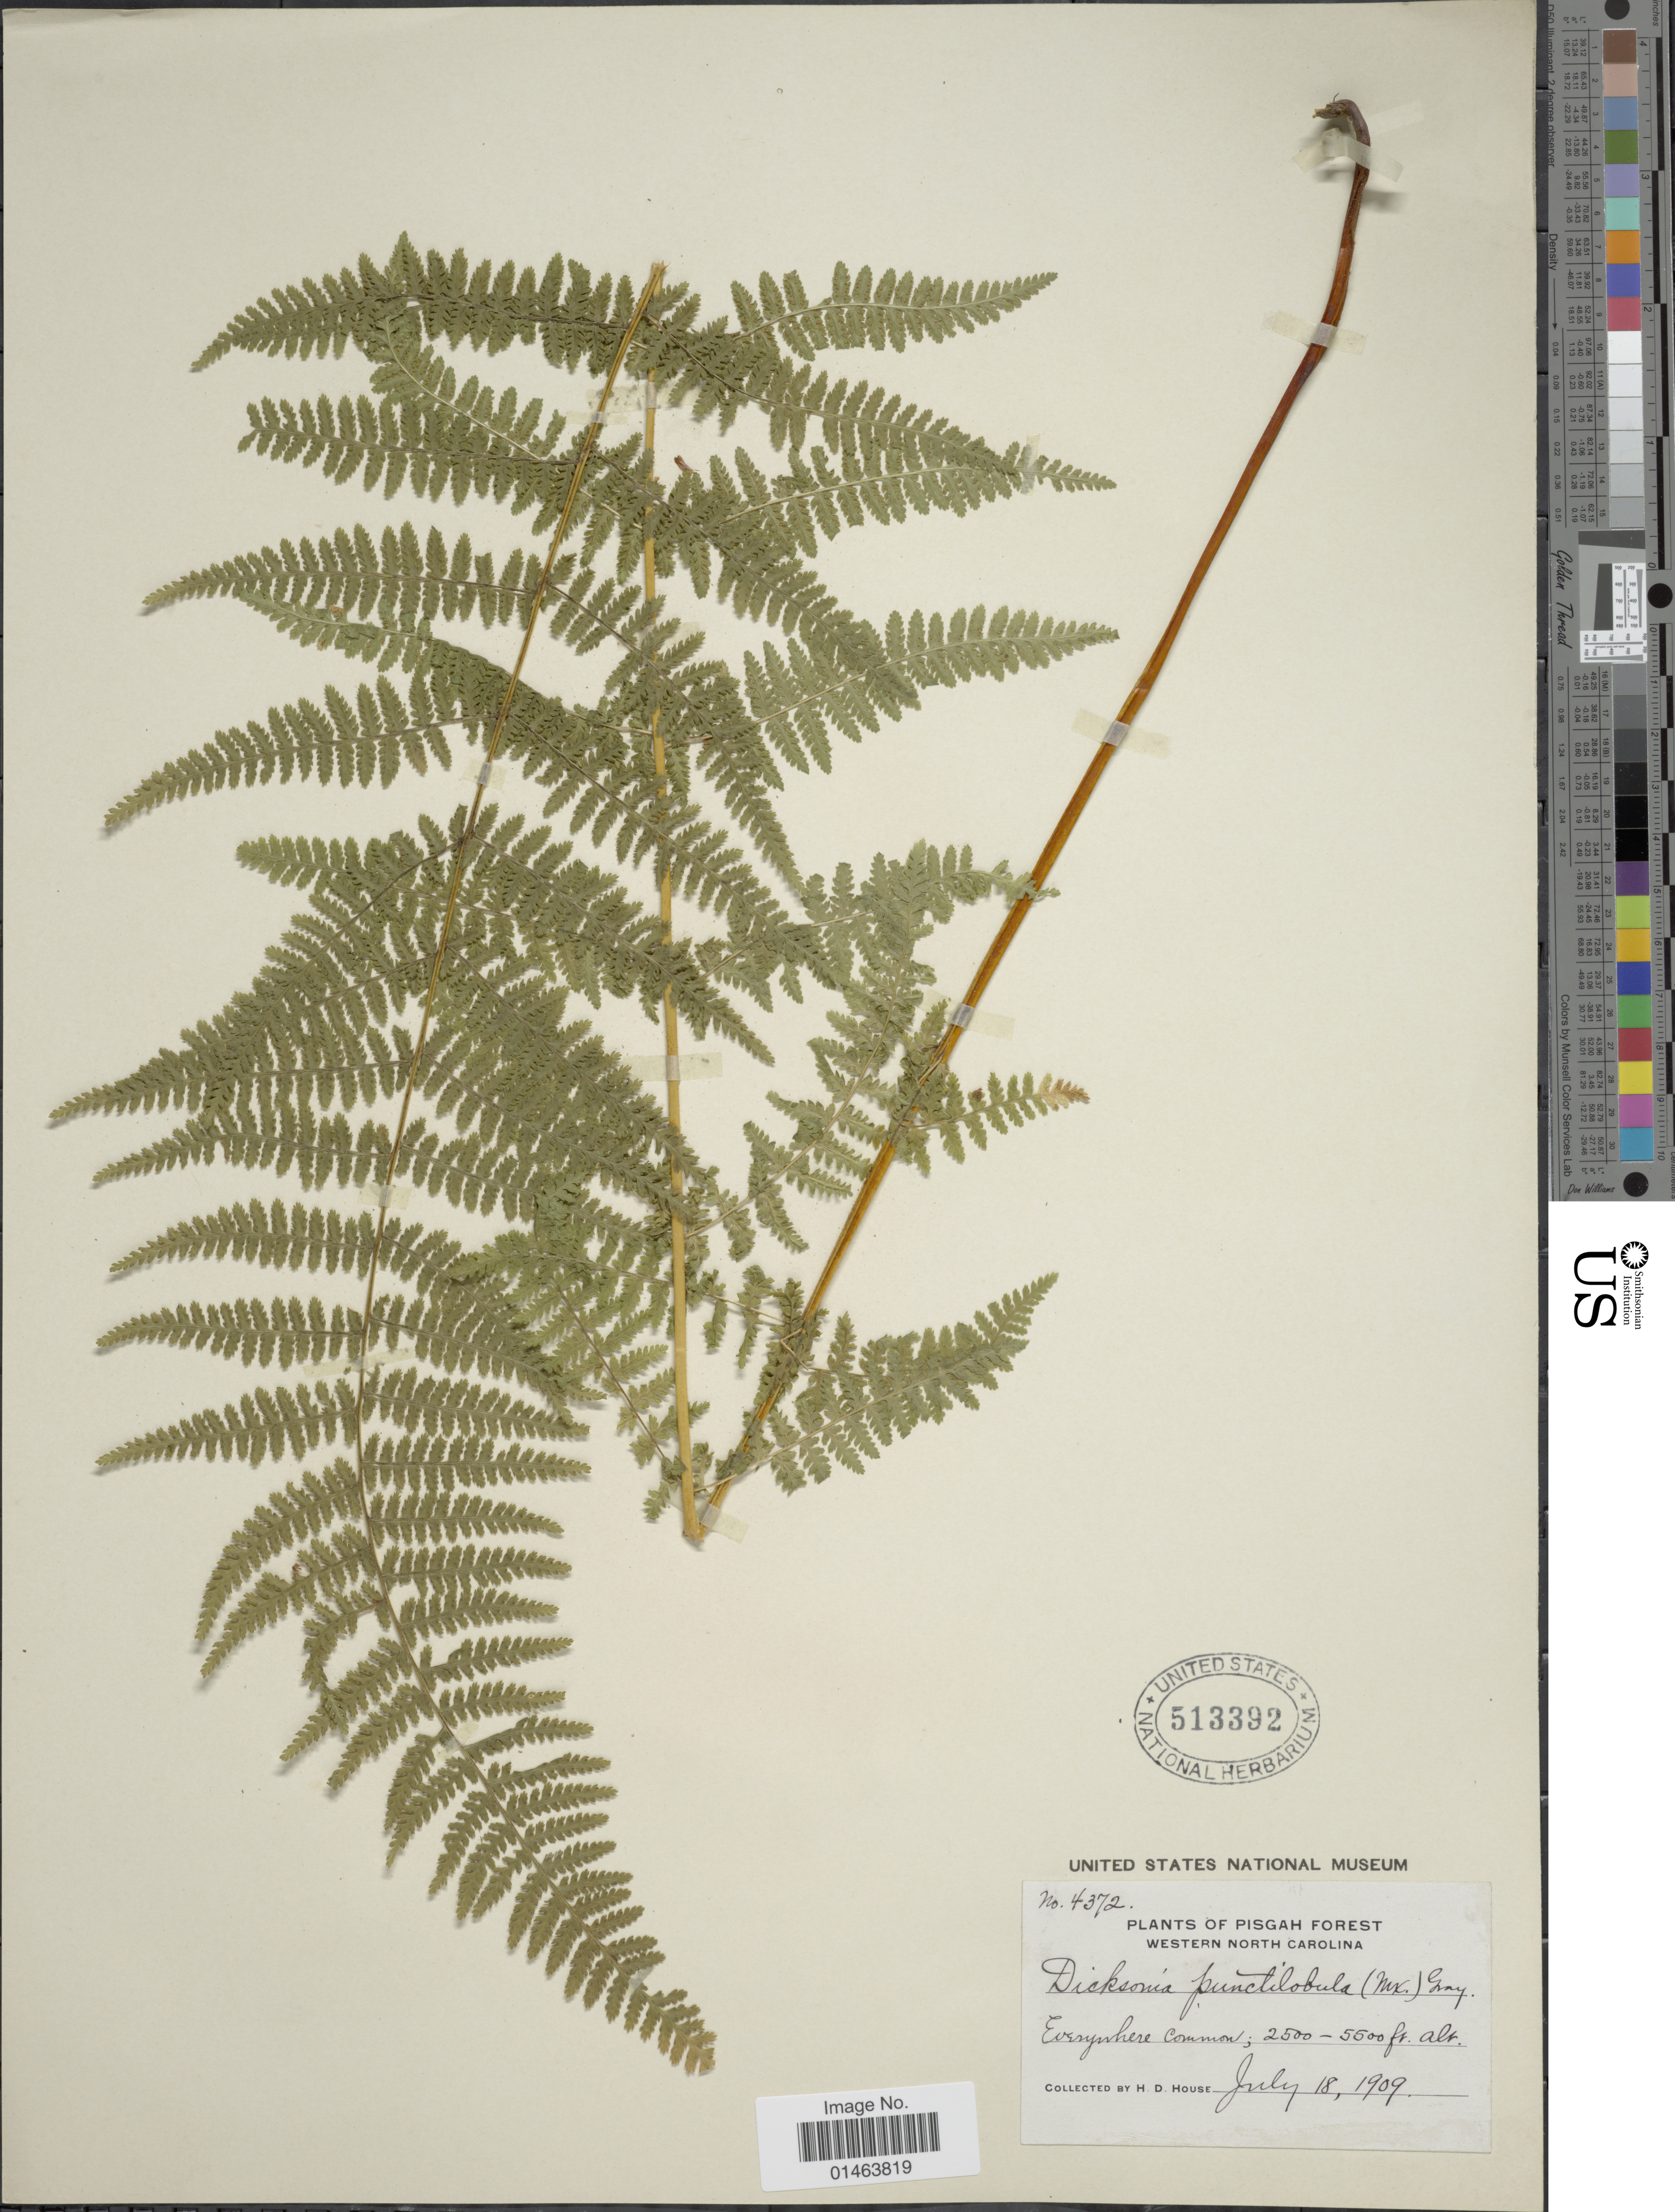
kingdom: Plantae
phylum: Tracheophyta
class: Polypodiopsida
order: Polypodiales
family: Dennstaedtiaceae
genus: Dennstaedtia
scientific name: Dennstaedtia punctilobula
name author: (Michx.) T. Moore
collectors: H. D. House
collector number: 4372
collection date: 1909-07-18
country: United States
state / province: North Carolina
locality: Western North Carolina, Pisgah Forest.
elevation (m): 762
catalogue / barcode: US 513392